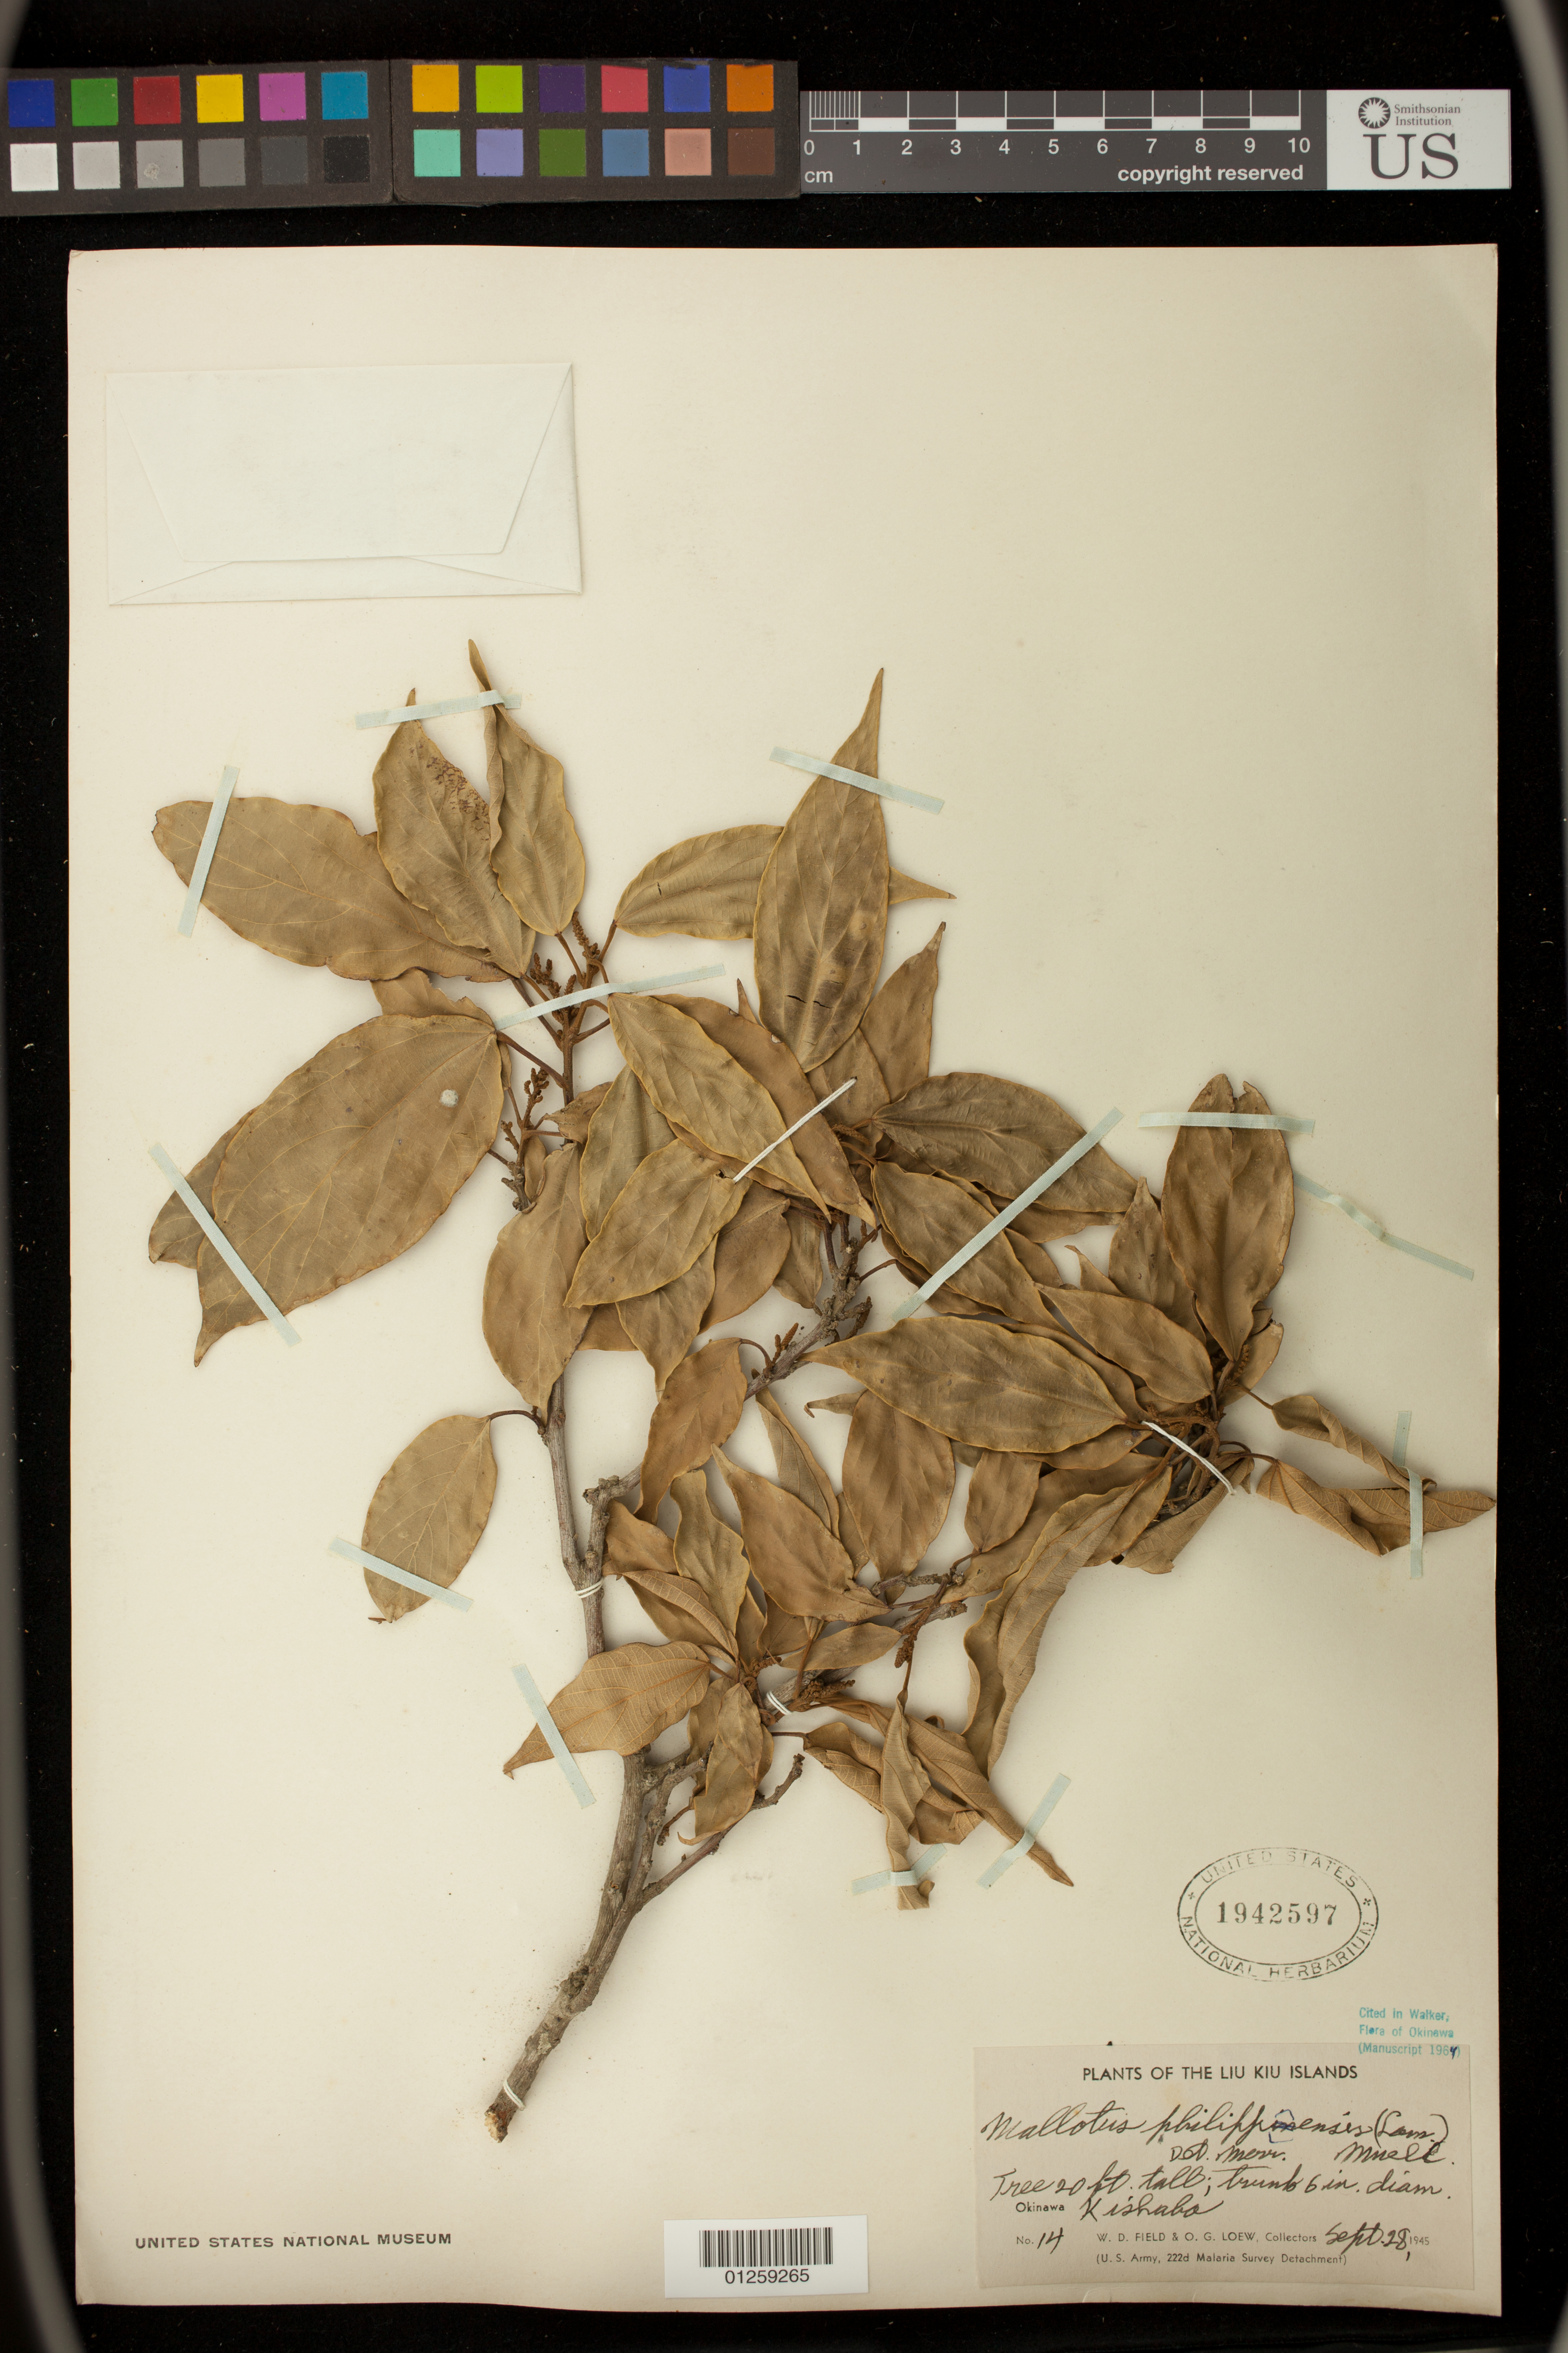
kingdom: Plantae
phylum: Tracheophyta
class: Magnoliopsida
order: Malpighiales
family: Euphorbiaceae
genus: Mallotus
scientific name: Mallotus philippensis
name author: (Lam.) Müll. Arg.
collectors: W. D. Field & O. G. Loew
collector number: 14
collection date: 1945-09-28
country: Japan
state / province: Okinawa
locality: Liu Kiu Islands,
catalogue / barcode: US 1942597